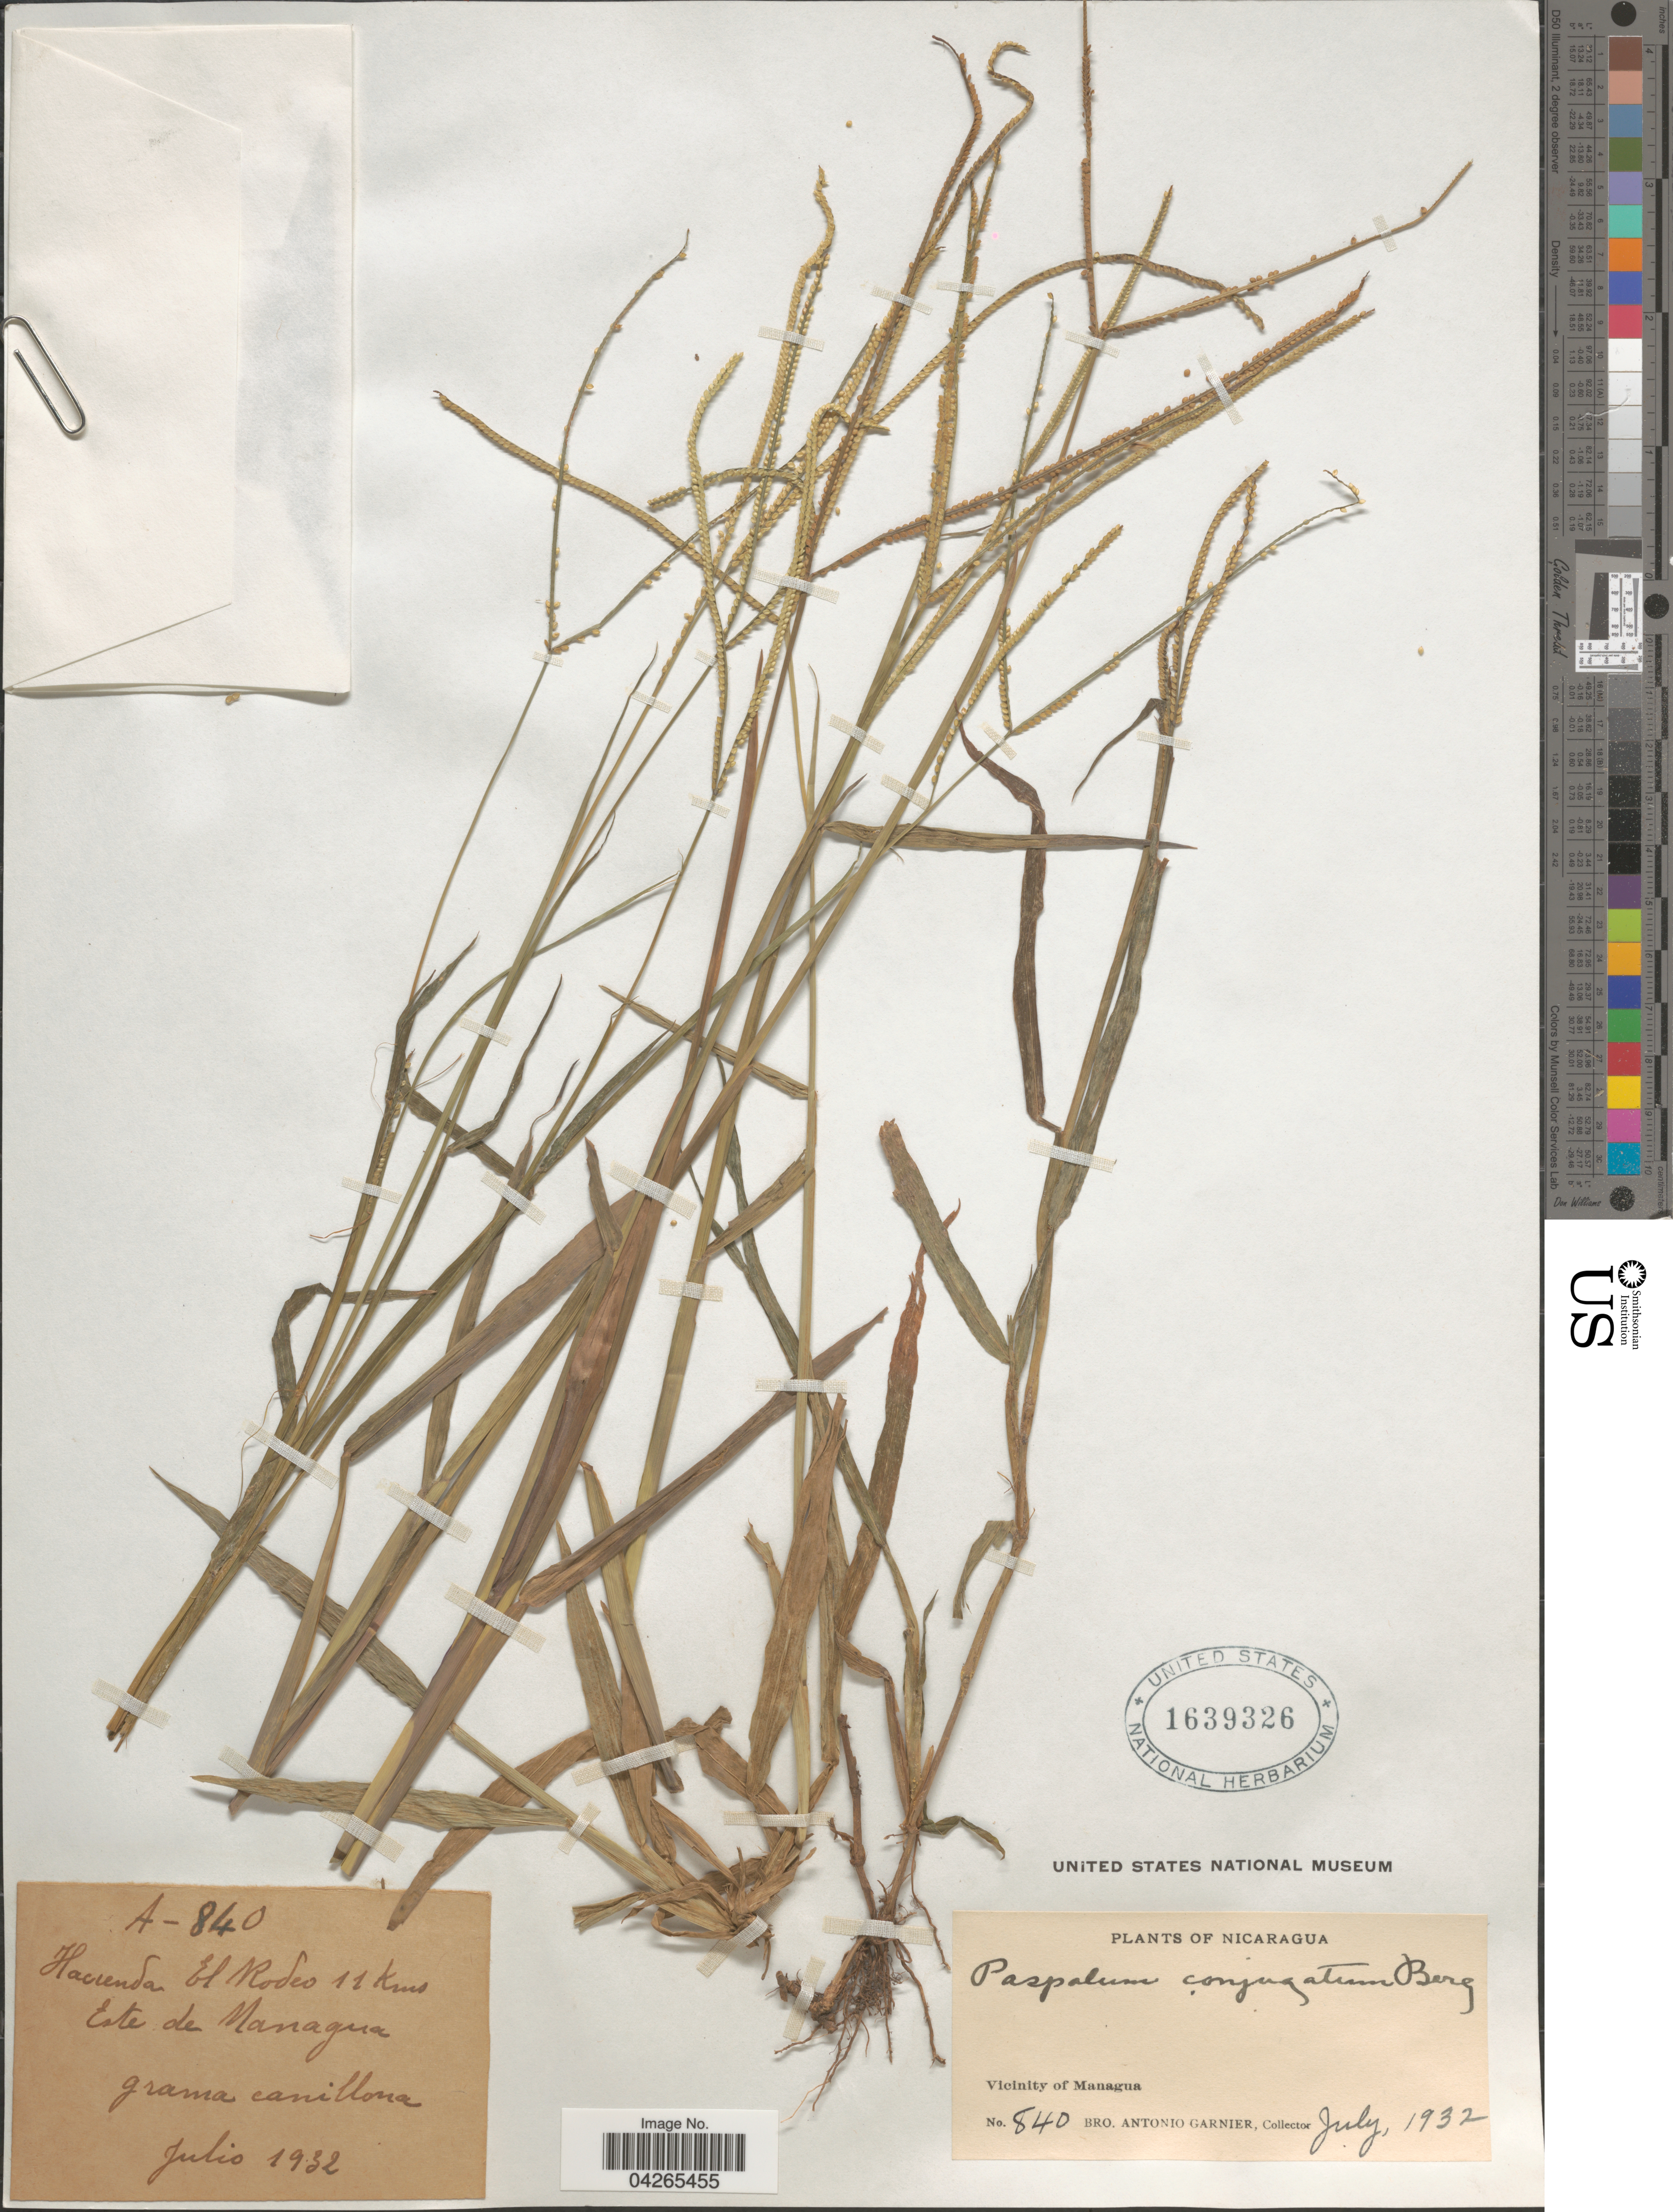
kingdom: Plantae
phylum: Tracheophyta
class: Liliopsida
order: Poales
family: Poaceae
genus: Paspalum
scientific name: Paspalum conjugatum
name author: P.J. Bergius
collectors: Bro. A. Garnier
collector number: A-840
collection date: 1932-07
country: Nicaragua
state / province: Managua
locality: Hacienda El Rodeo 11 Kms. Este de Managua. Vicinity of Managua.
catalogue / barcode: US 1639326